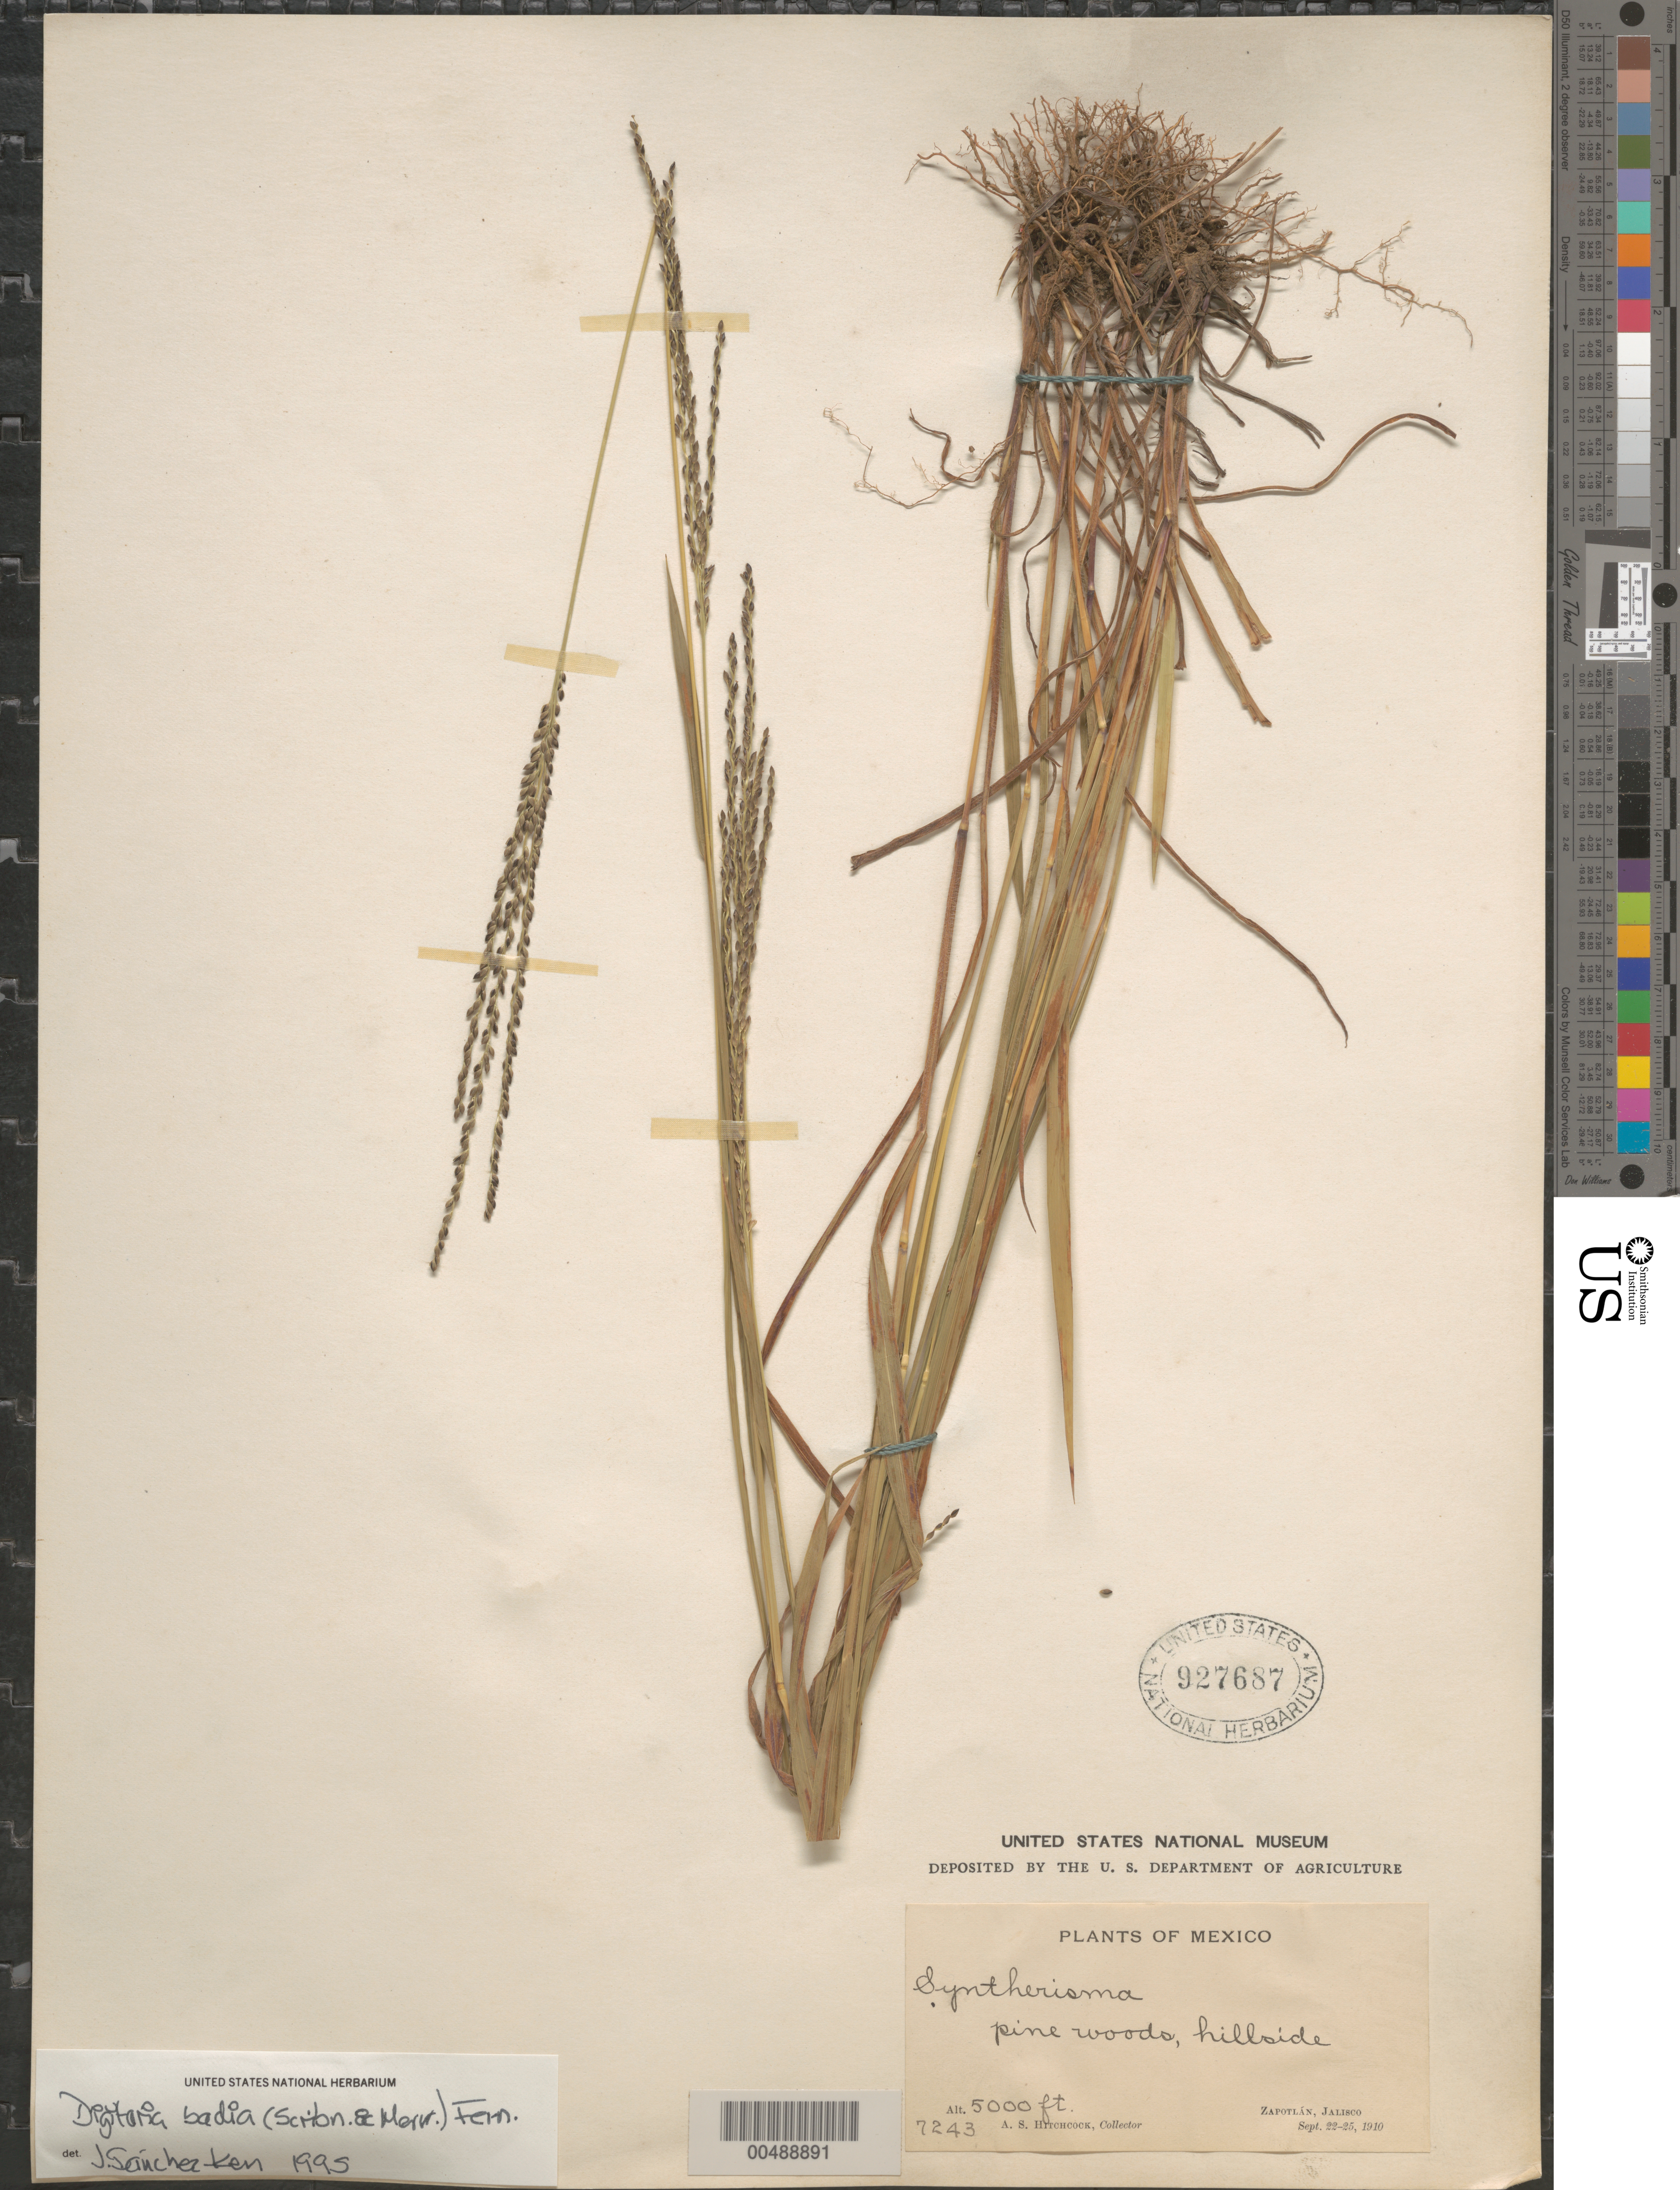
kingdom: Plantae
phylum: Tracheophyta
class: Liliopsida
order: Poales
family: Poaceae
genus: Digitaria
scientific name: Digitaria badia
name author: (Scribn. & Merr.) Fernald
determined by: Sánchez-Ken, J. G.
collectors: A. S. Hitchcock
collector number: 7243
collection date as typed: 22 Sep 1910 to 25 Sep 1910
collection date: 1910-09-22/1910-09-25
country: Mexico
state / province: Jalisco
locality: Zapotlán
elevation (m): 1524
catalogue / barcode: US 927687